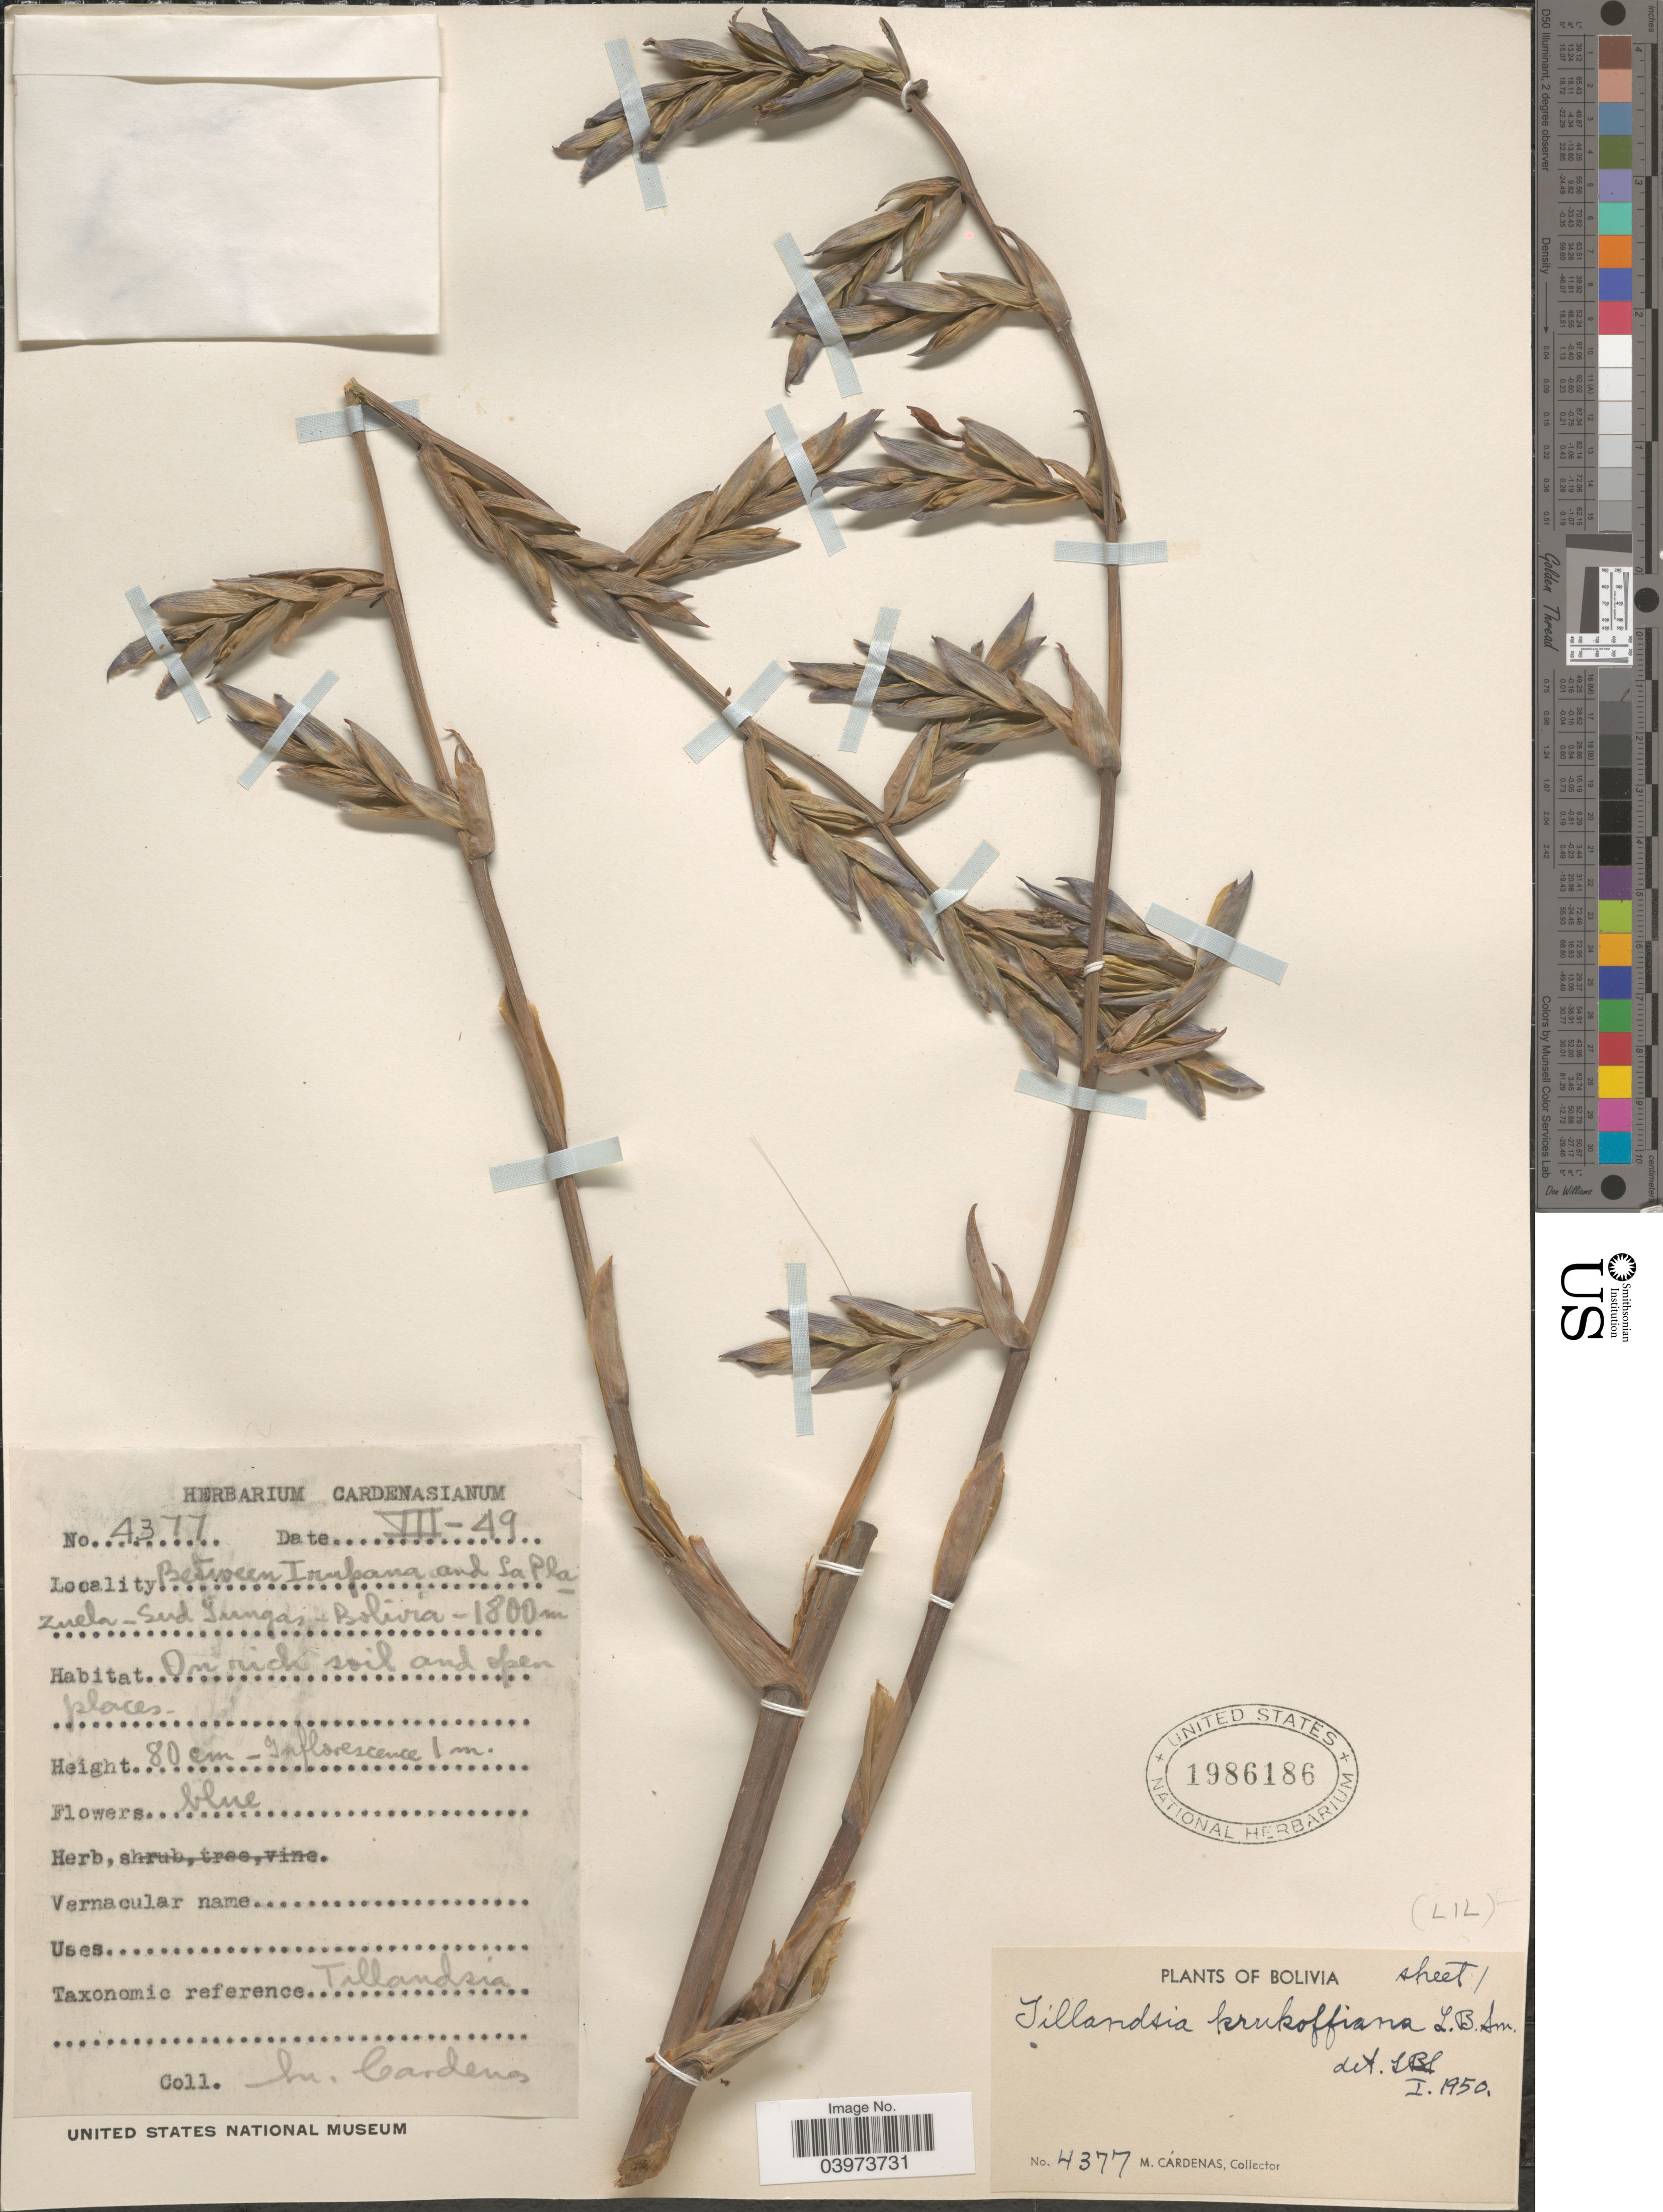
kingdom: Plantae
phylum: Tracheophyta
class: Liliopsida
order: Poales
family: Bromeliaceae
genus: Tillandsia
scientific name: Tillandsia krukoffiana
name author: L.B. Sm.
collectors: M. Cárdenas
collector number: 4377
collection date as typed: Transcribed d/m/y: /7/49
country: Bolivia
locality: Between Irupana and La Plazuela - Sud Yungas.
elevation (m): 1800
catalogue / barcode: US 1986186